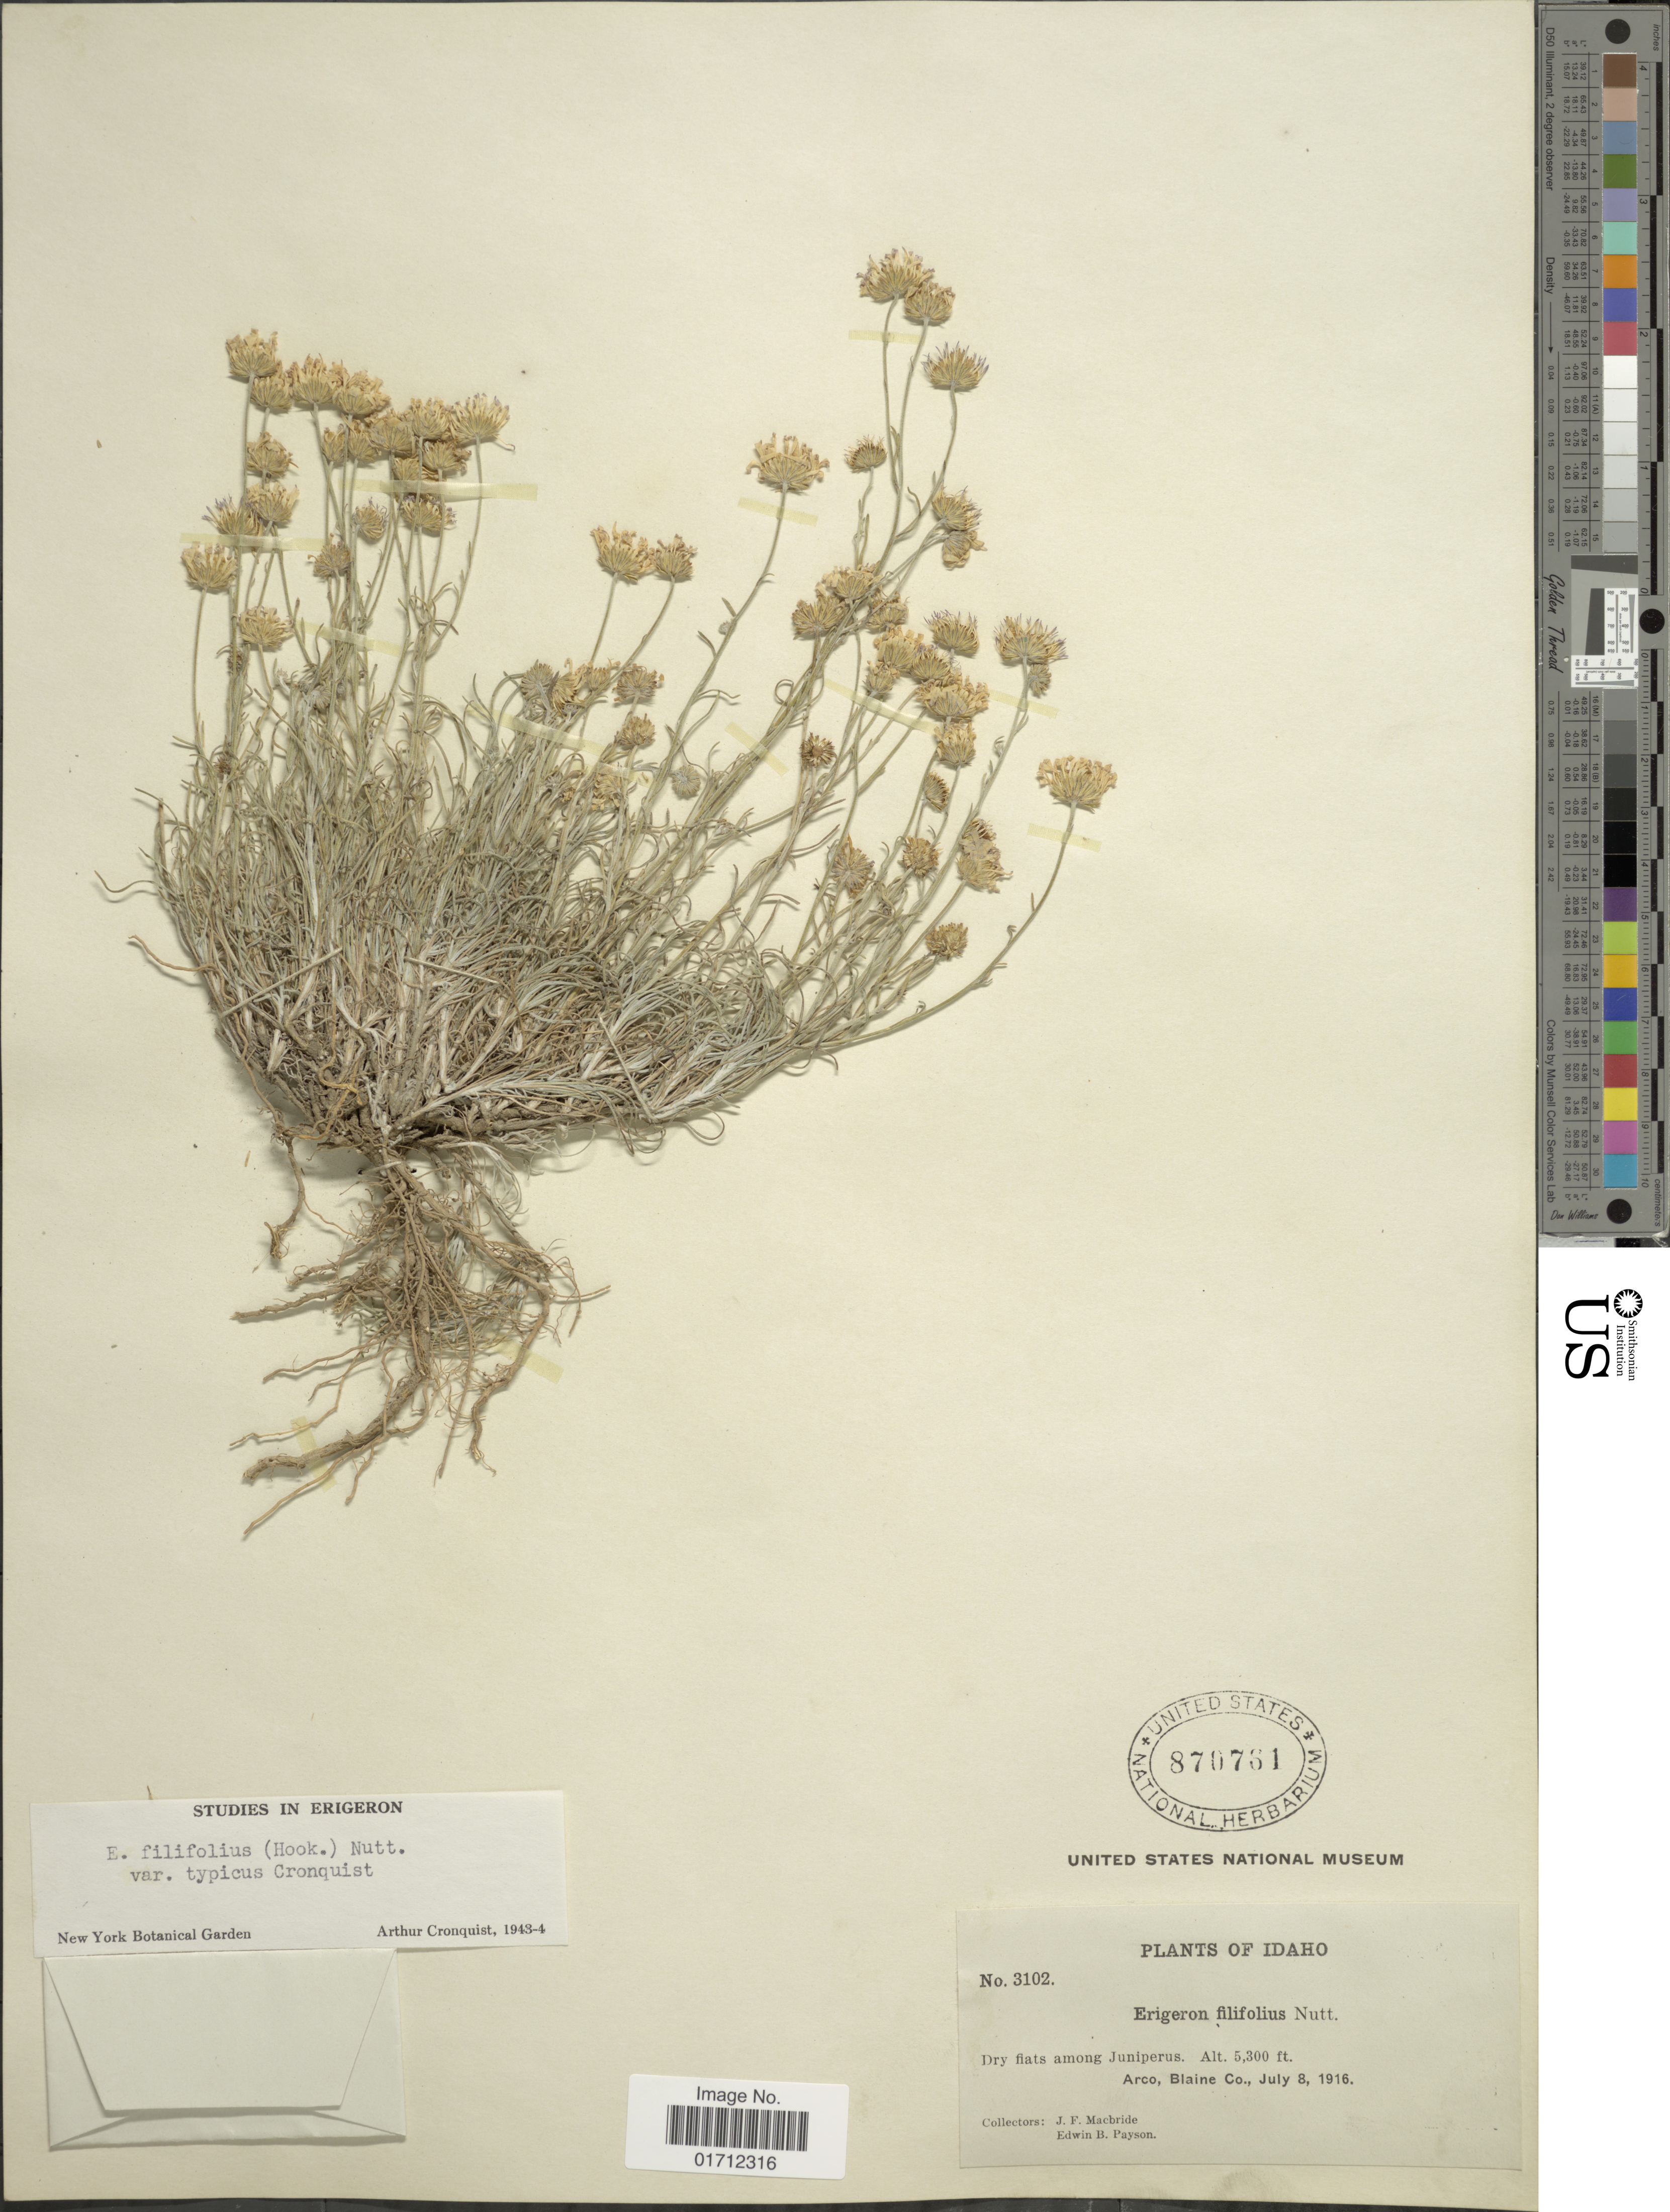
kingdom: Plantae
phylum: Tracheophyta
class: Magnoliopsida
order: Asterales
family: Asteraceae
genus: Erigeron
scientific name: Erigeron filifolius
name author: (Hook.) Nutt.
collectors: J. F. Macbride & E. B. Payson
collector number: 3102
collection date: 1916-07-08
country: United States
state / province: Idaho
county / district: Blaine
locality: Arco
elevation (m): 1615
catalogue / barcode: US 870781